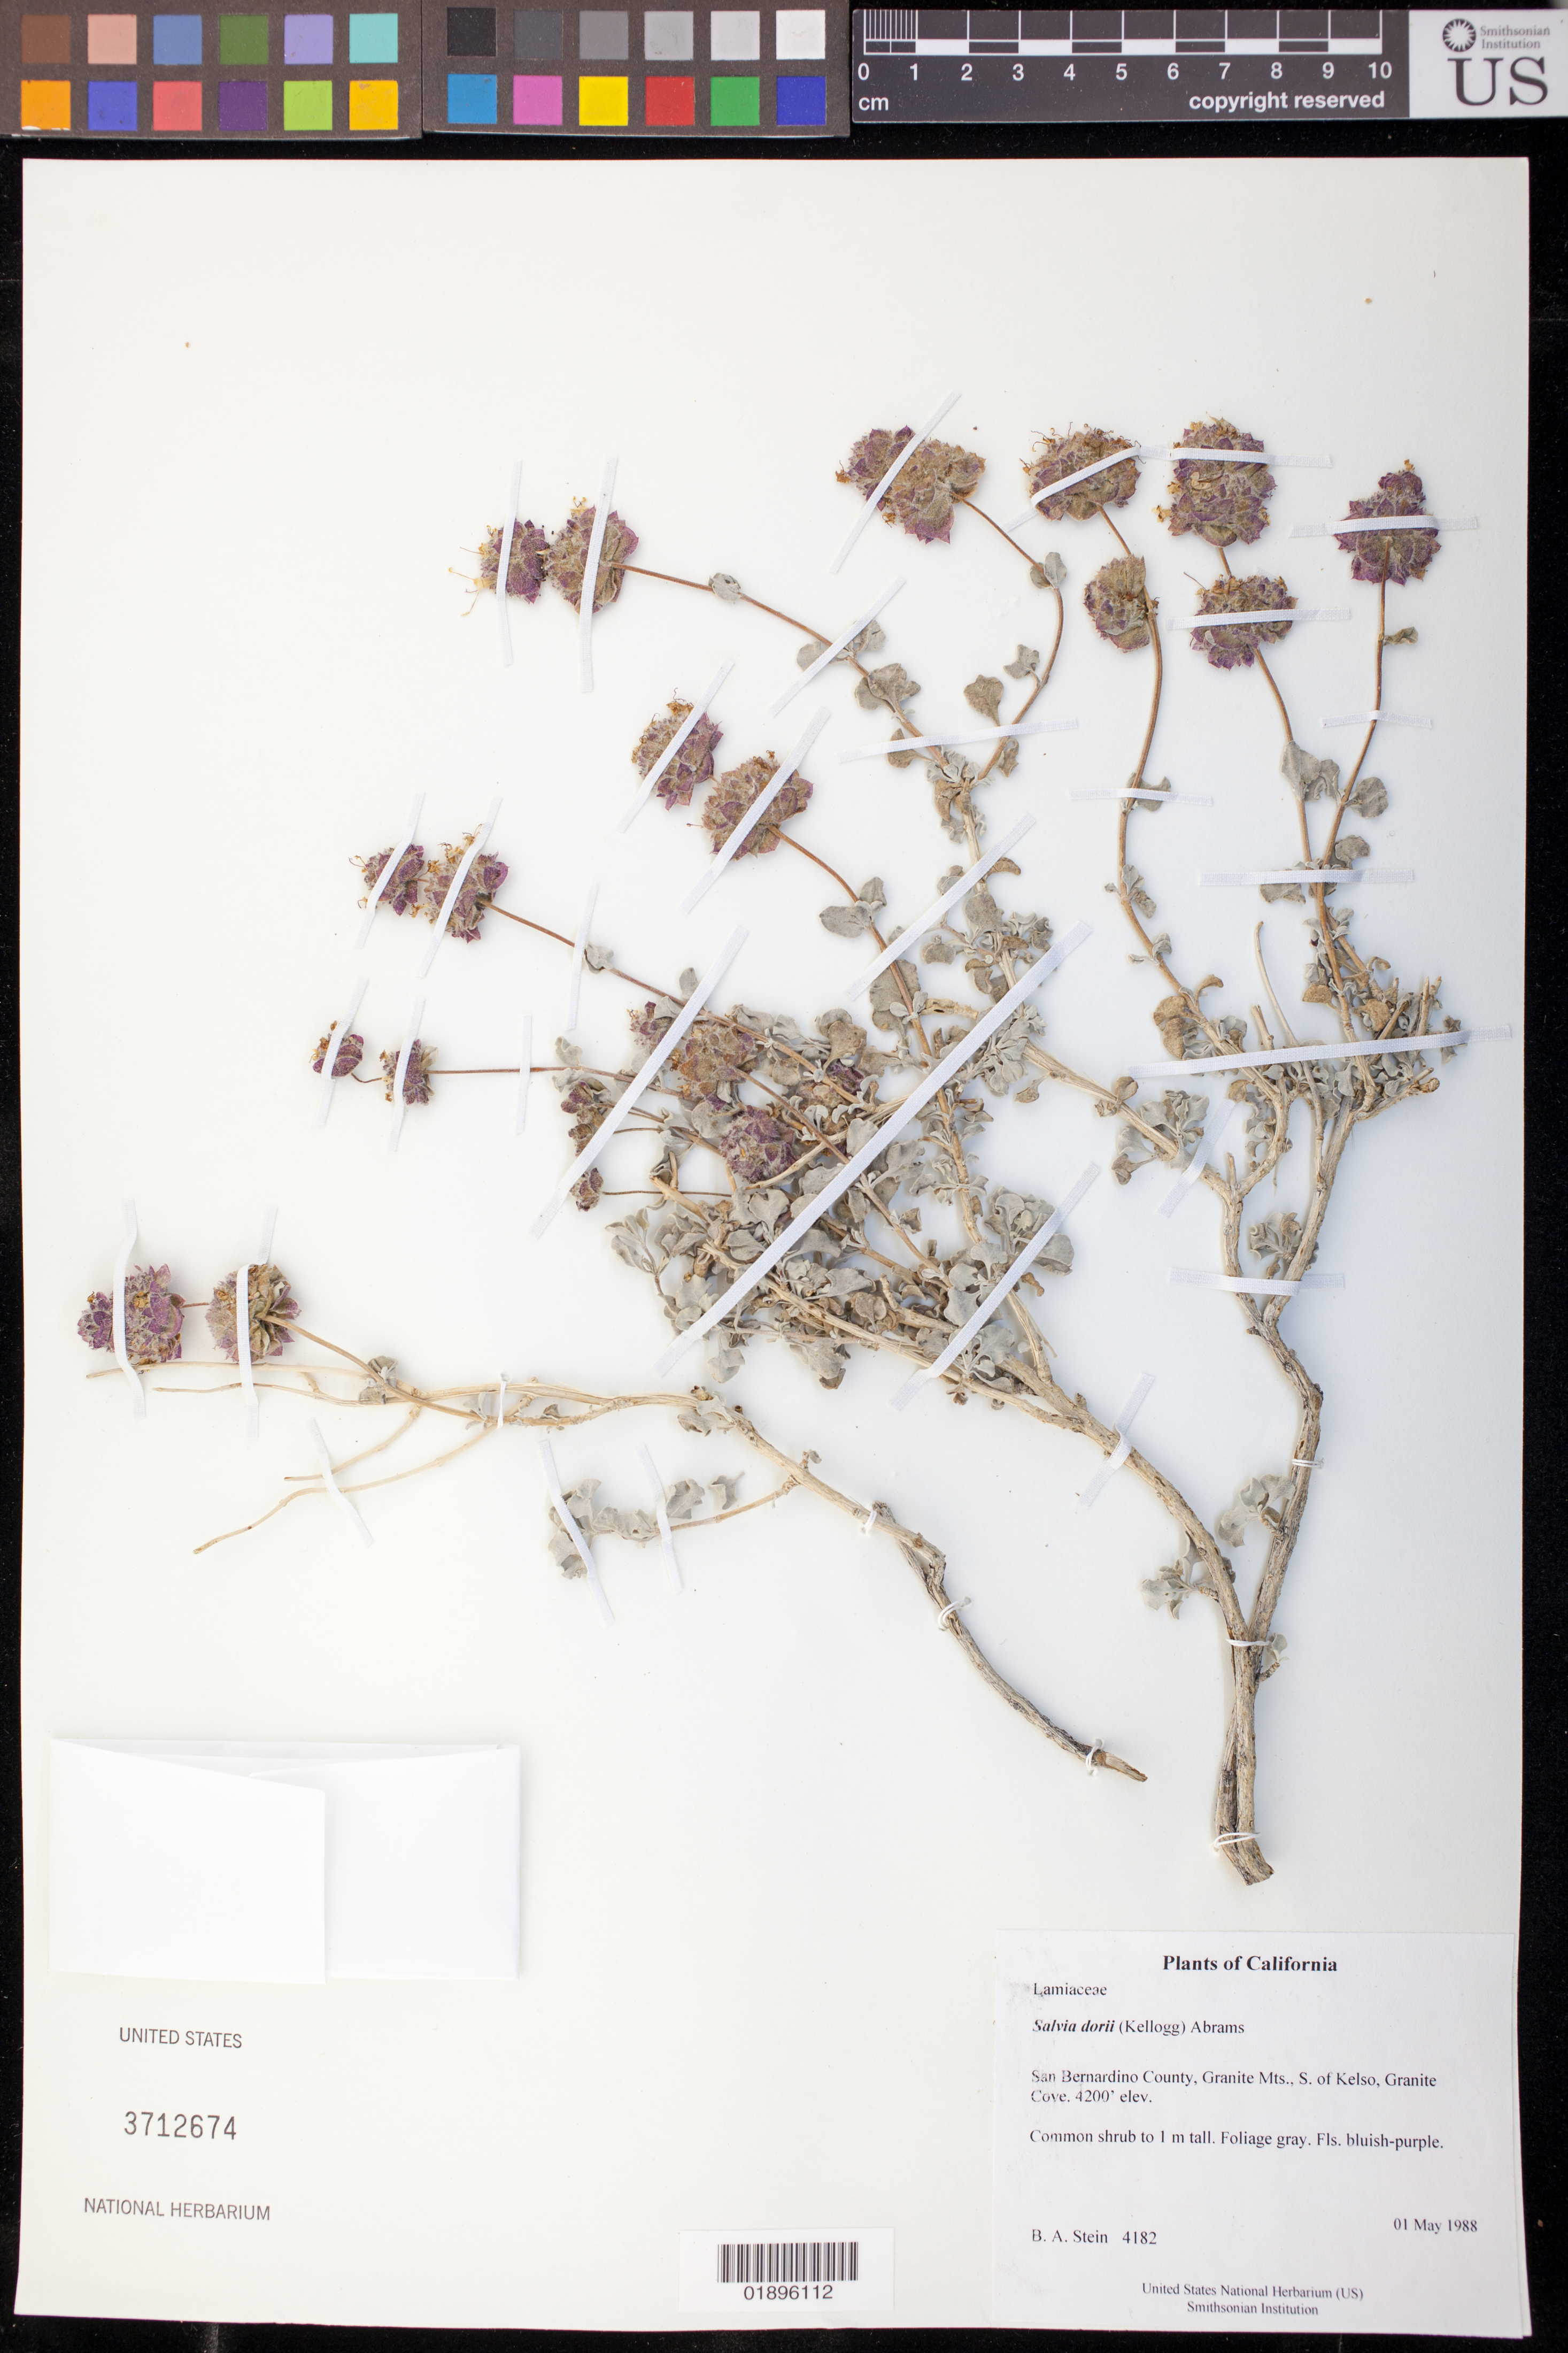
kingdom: Plantae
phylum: Tracheophyta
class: Magnoliopsida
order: Lamiales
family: Lamiaceae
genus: Salvia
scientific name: Salvia dorrii var. pilosa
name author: (A. Gray) Strachan & Reveal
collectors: B. A. Stein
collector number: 4182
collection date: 1988-05-01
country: United States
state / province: California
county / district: San Bernardino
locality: Granite Mts., S. of Kelso, Granite Cove.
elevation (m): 1280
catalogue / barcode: US 3712674